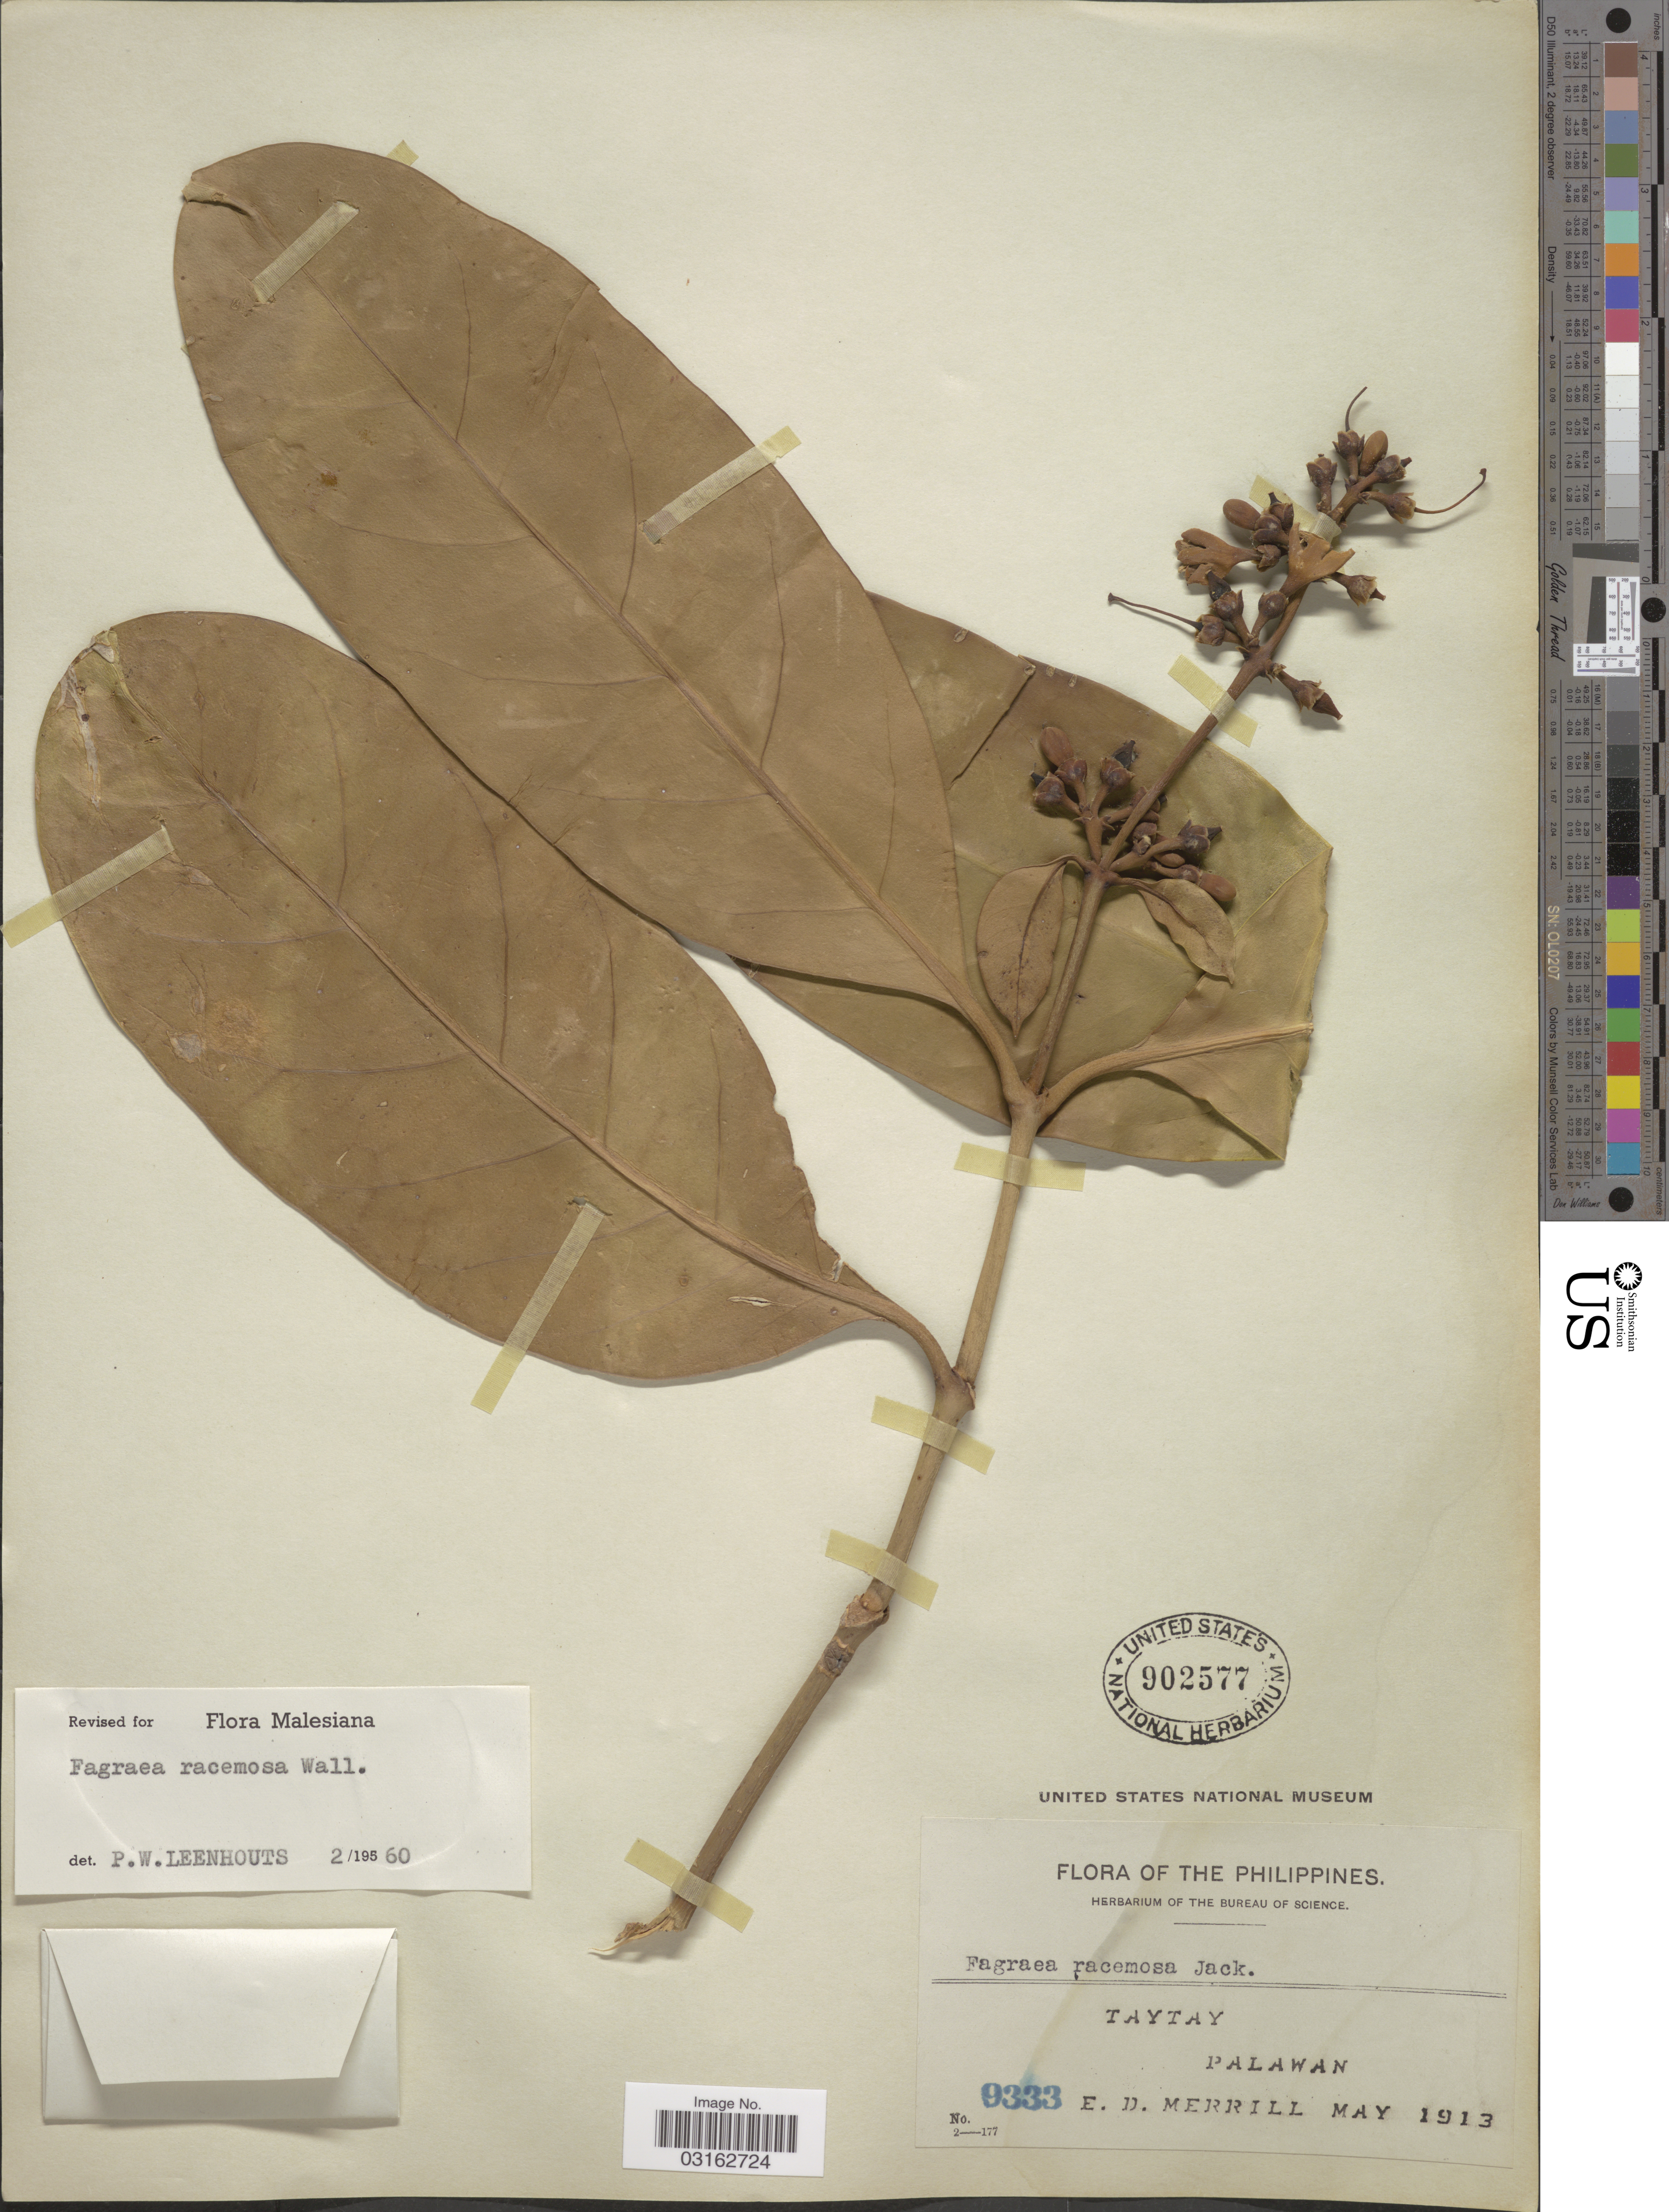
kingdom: Plantae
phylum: Tracheophyta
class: Magnoliopsida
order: Gentianales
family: Gentianaceae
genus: Fagraea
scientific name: Fagraea racemosa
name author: Jack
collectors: E. D. Merrill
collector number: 9333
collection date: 1913-05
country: Philippines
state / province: Mimaropa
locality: Taytay, Palawan.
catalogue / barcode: US 902577